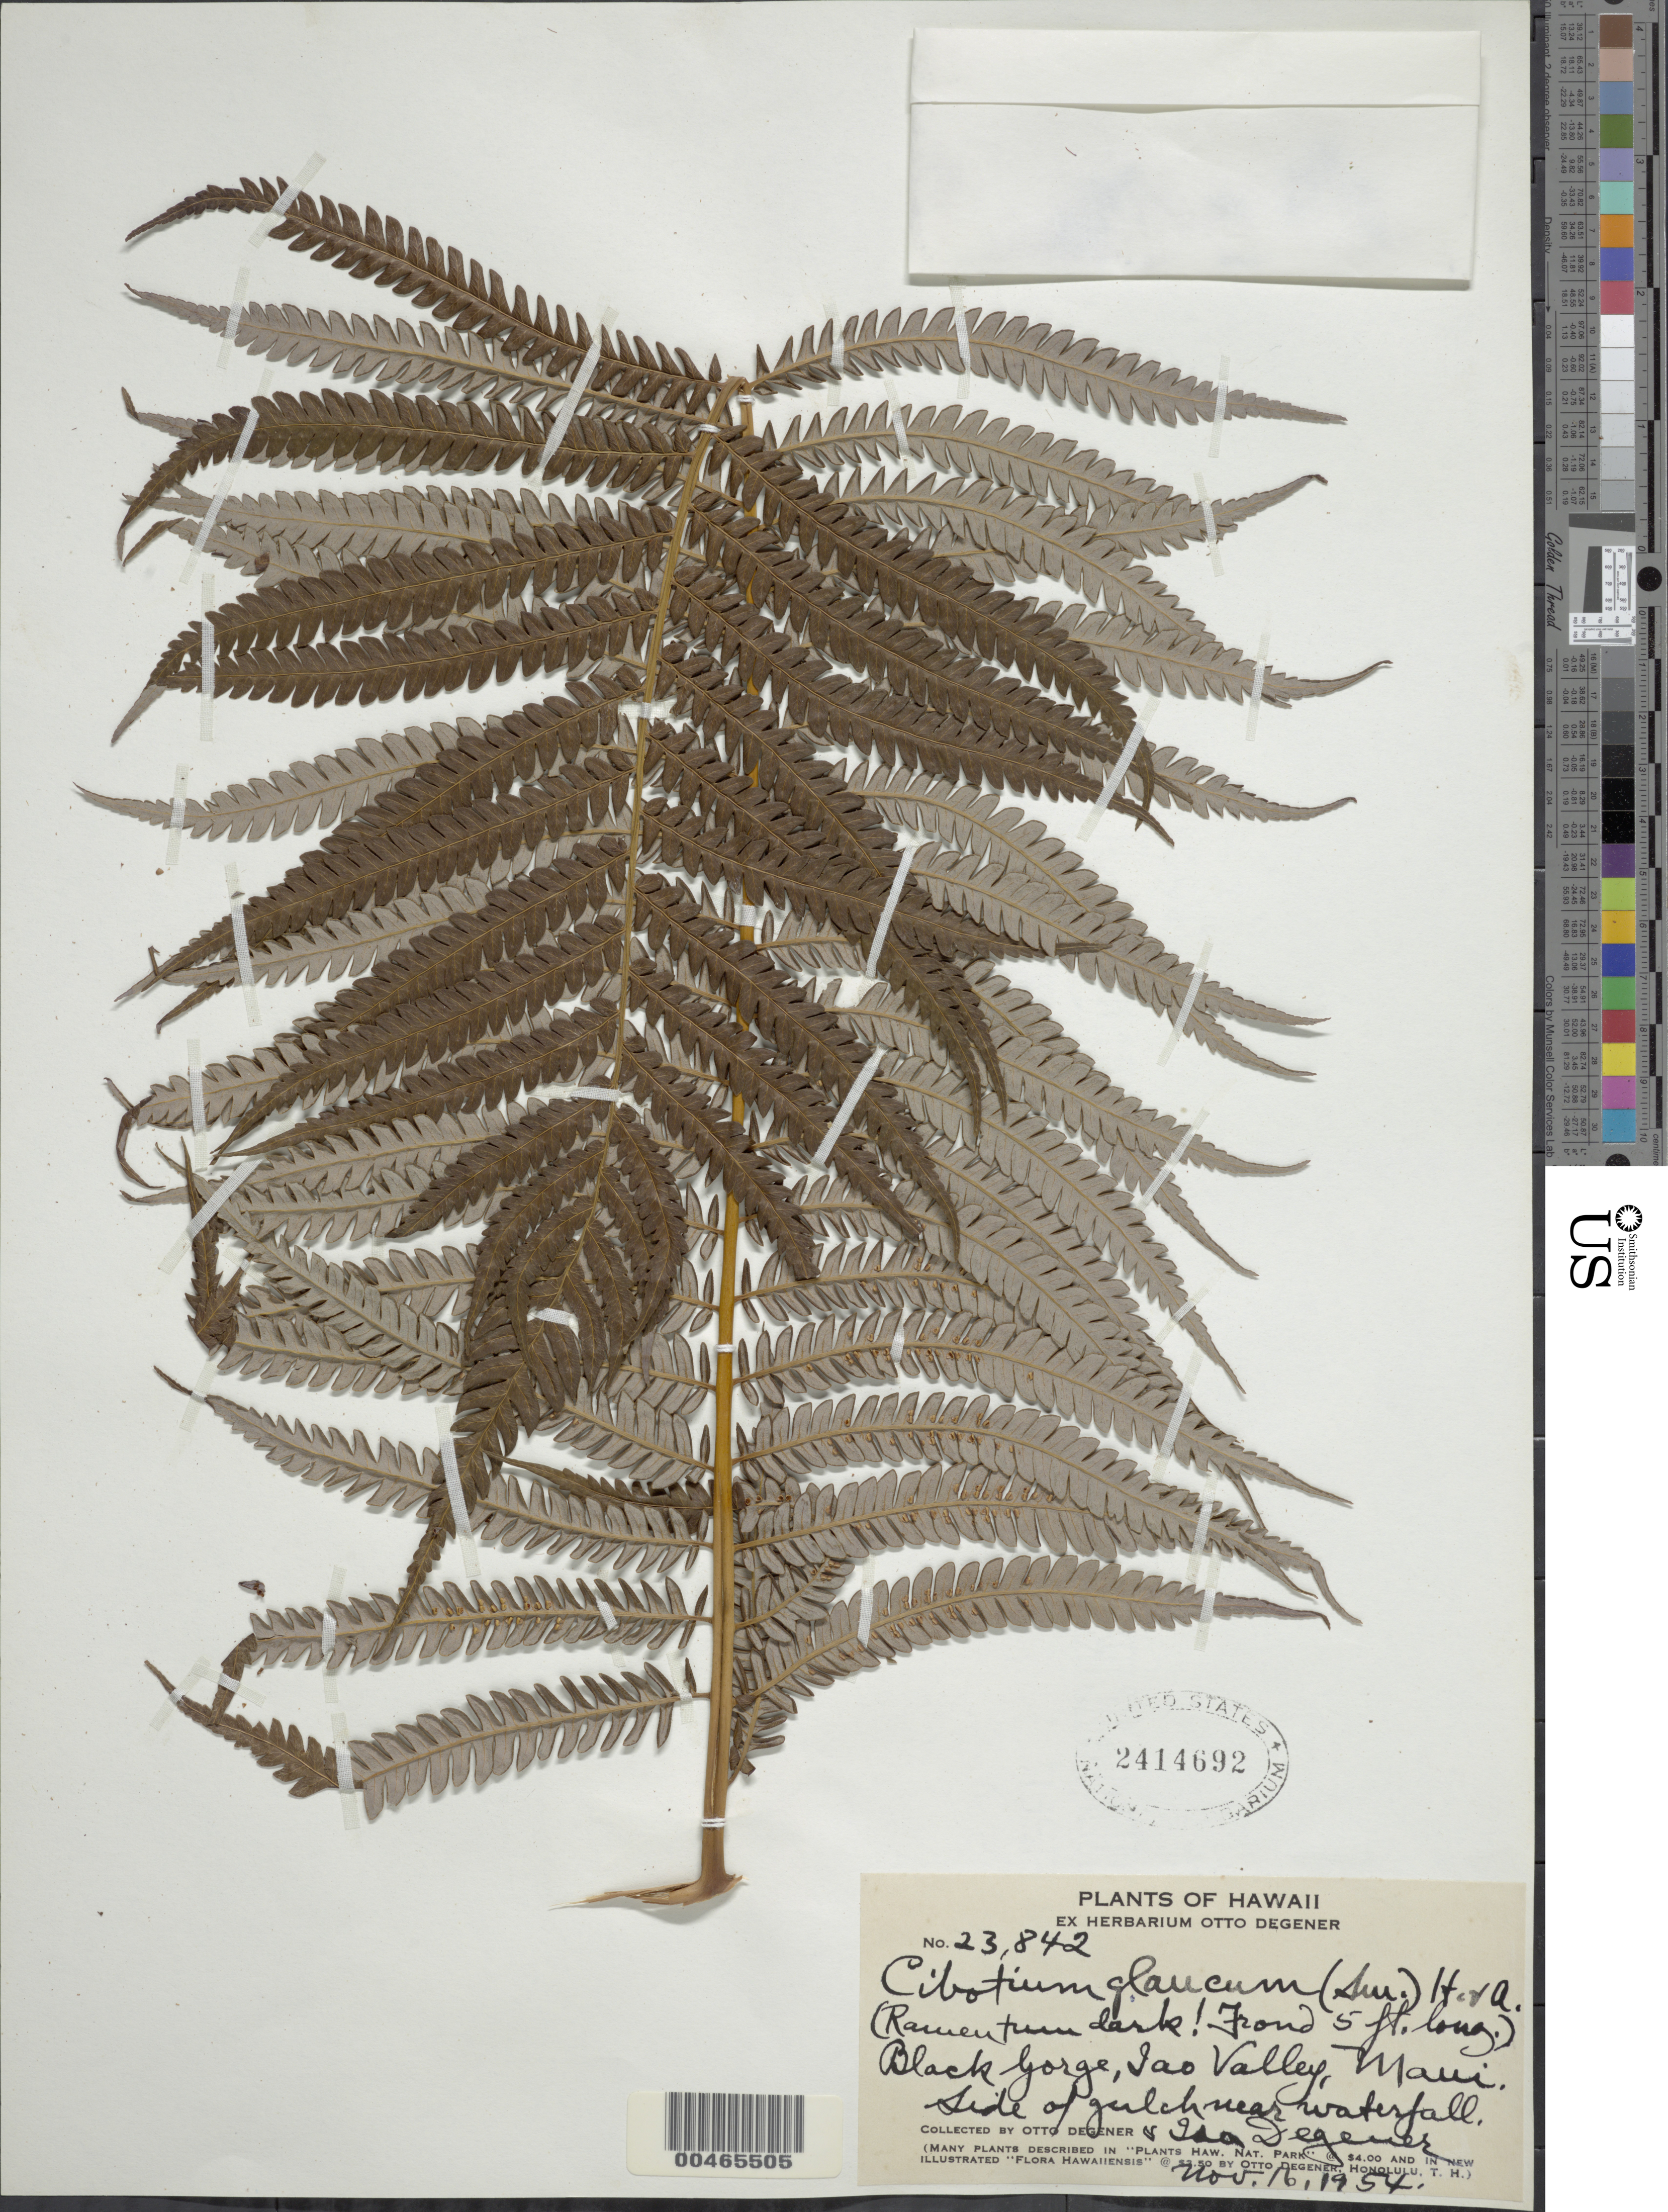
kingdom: Plantae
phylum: Tracheophyta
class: Polypodiopsida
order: Cyatheales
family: Cibotiaceae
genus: Cibotium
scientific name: Cibotium glaucum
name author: (Sm.) Hook. & Arn.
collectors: O. Degener & I. Degener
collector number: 23842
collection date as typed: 16 Nov 1954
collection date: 1954-11-16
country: United States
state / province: Hawaii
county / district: Maui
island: Maui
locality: Black Gorge, Iao Valley, side of gulch near waterfall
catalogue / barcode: US 2414692